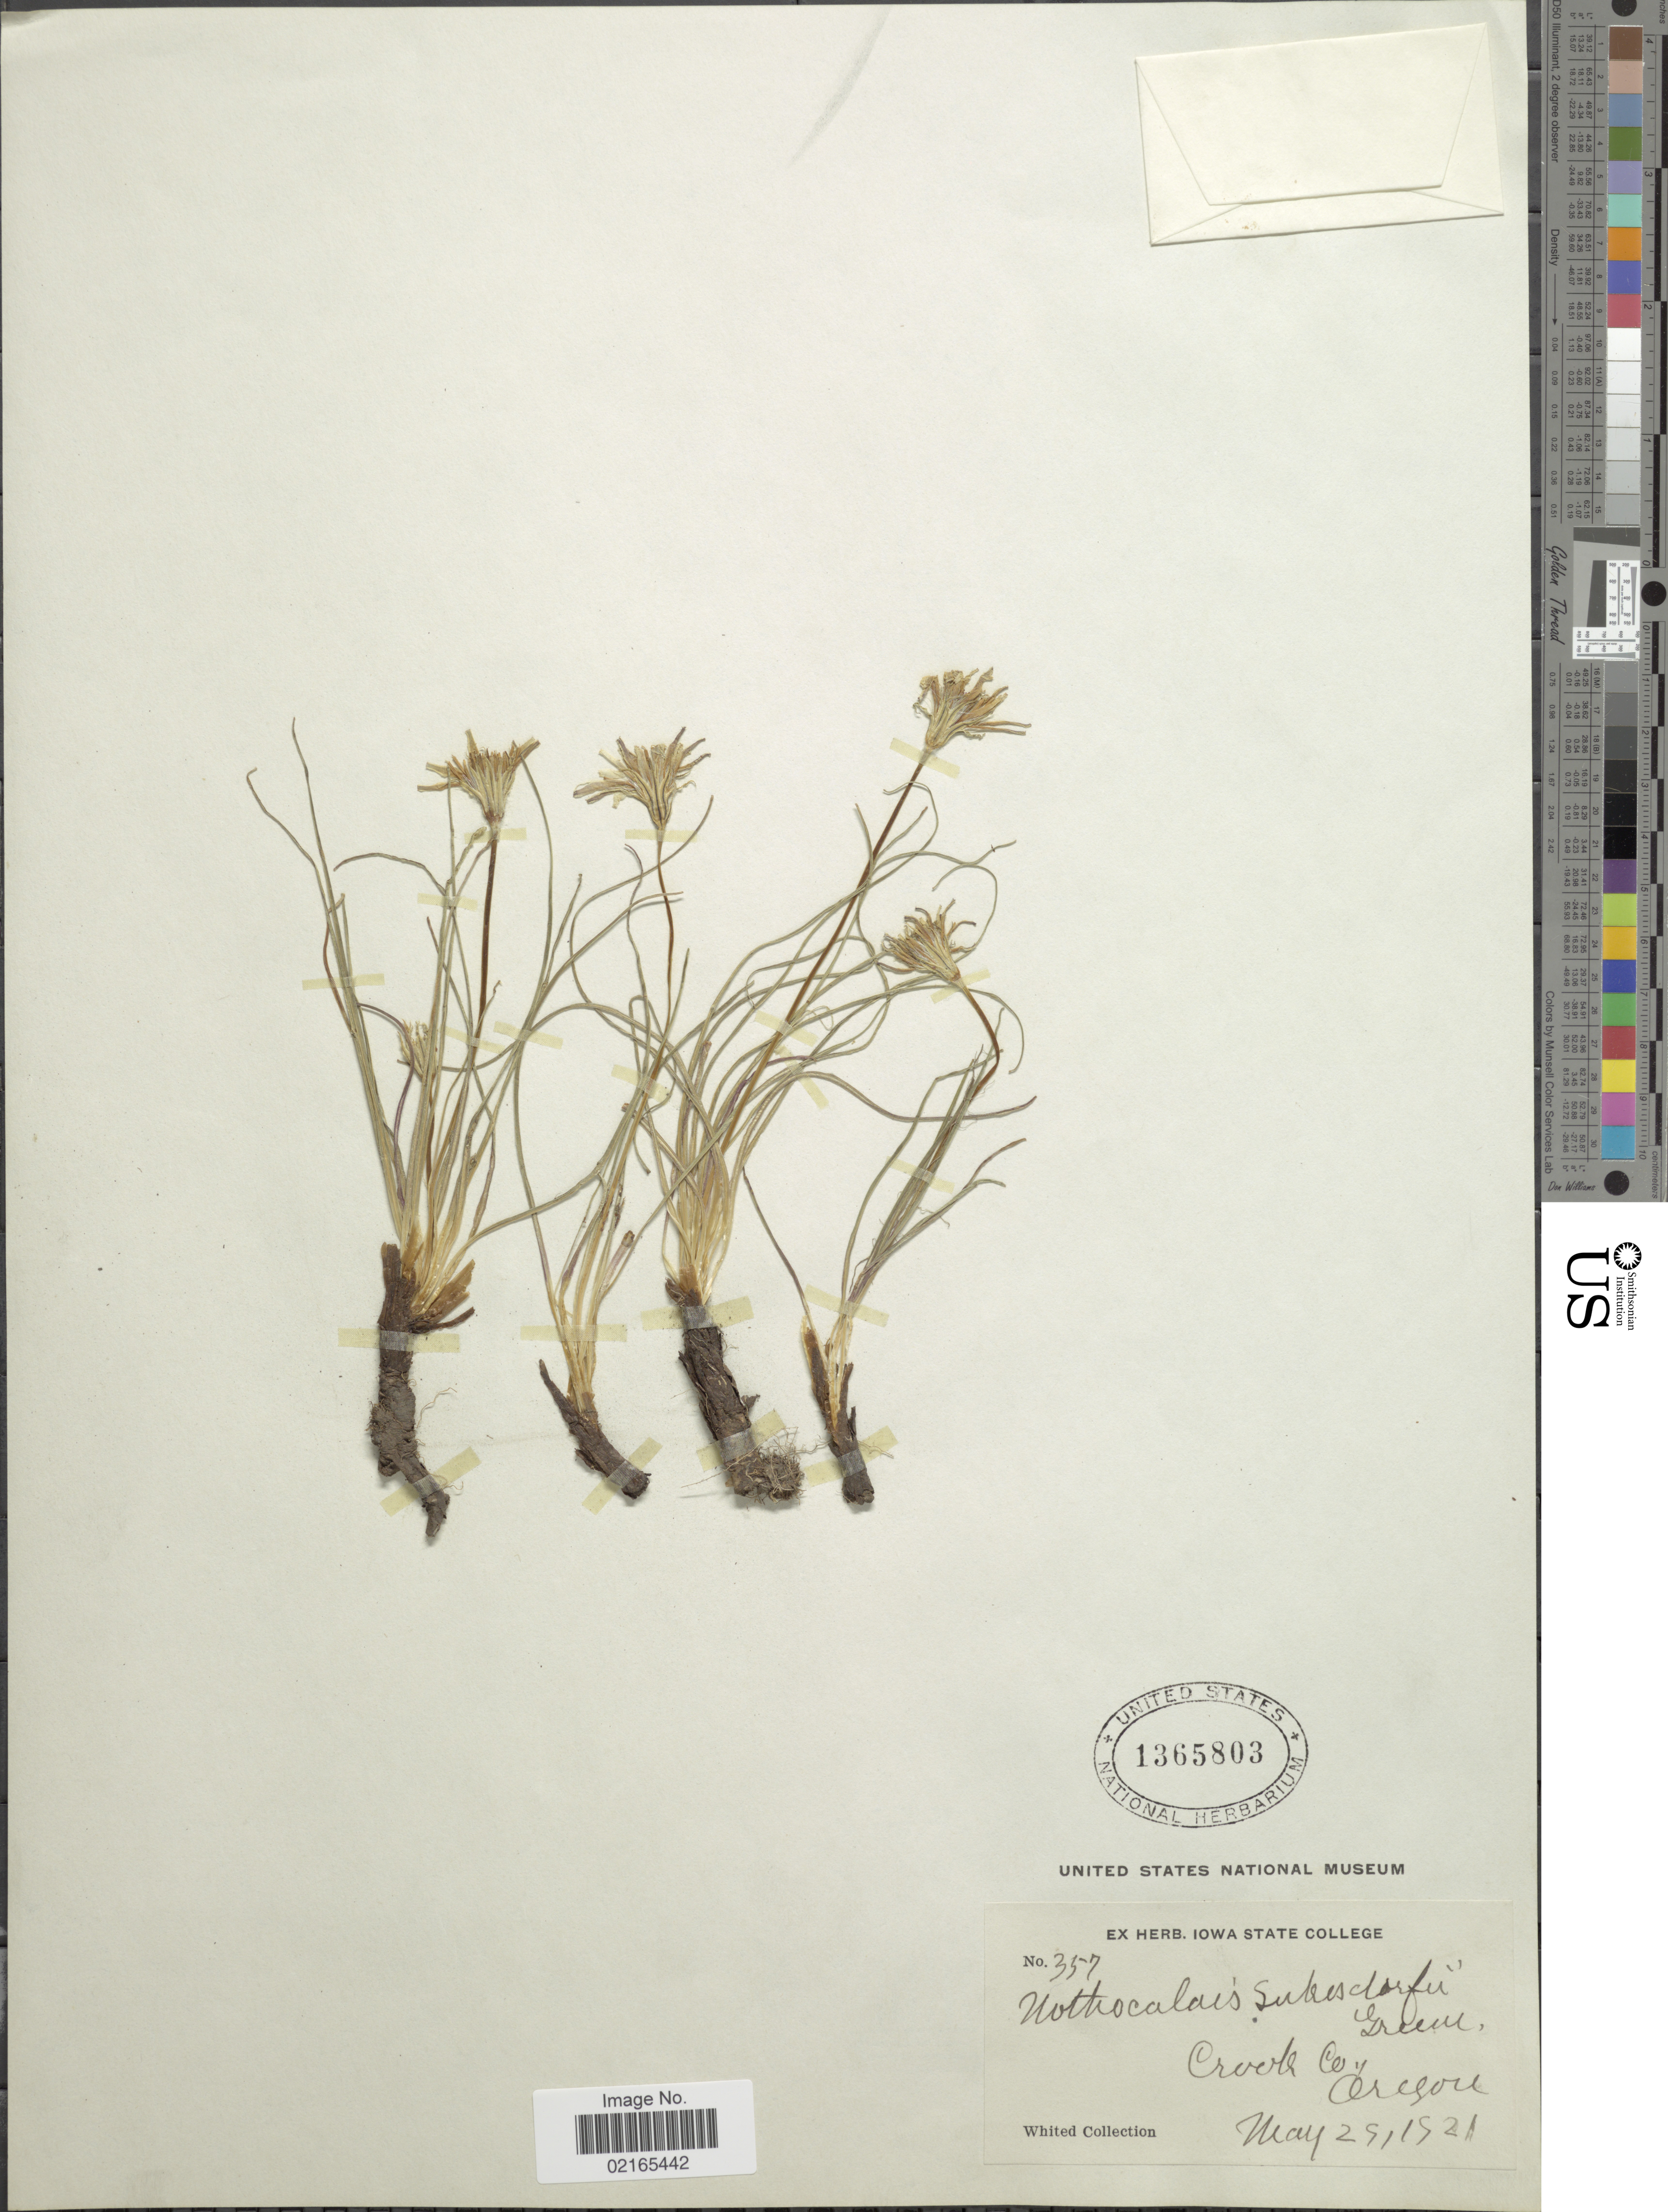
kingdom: Plantae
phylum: Tracheophyta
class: Magnoliopsida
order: Asterales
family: Asteraceae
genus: Nothocalais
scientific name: Nothocalais troximoides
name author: (A. Gray) Greene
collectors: Whited Collection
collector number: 357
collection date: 1921-05-29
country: United States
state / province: Oregon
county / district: Crook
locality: Crook Co.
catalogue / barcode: US 1365803